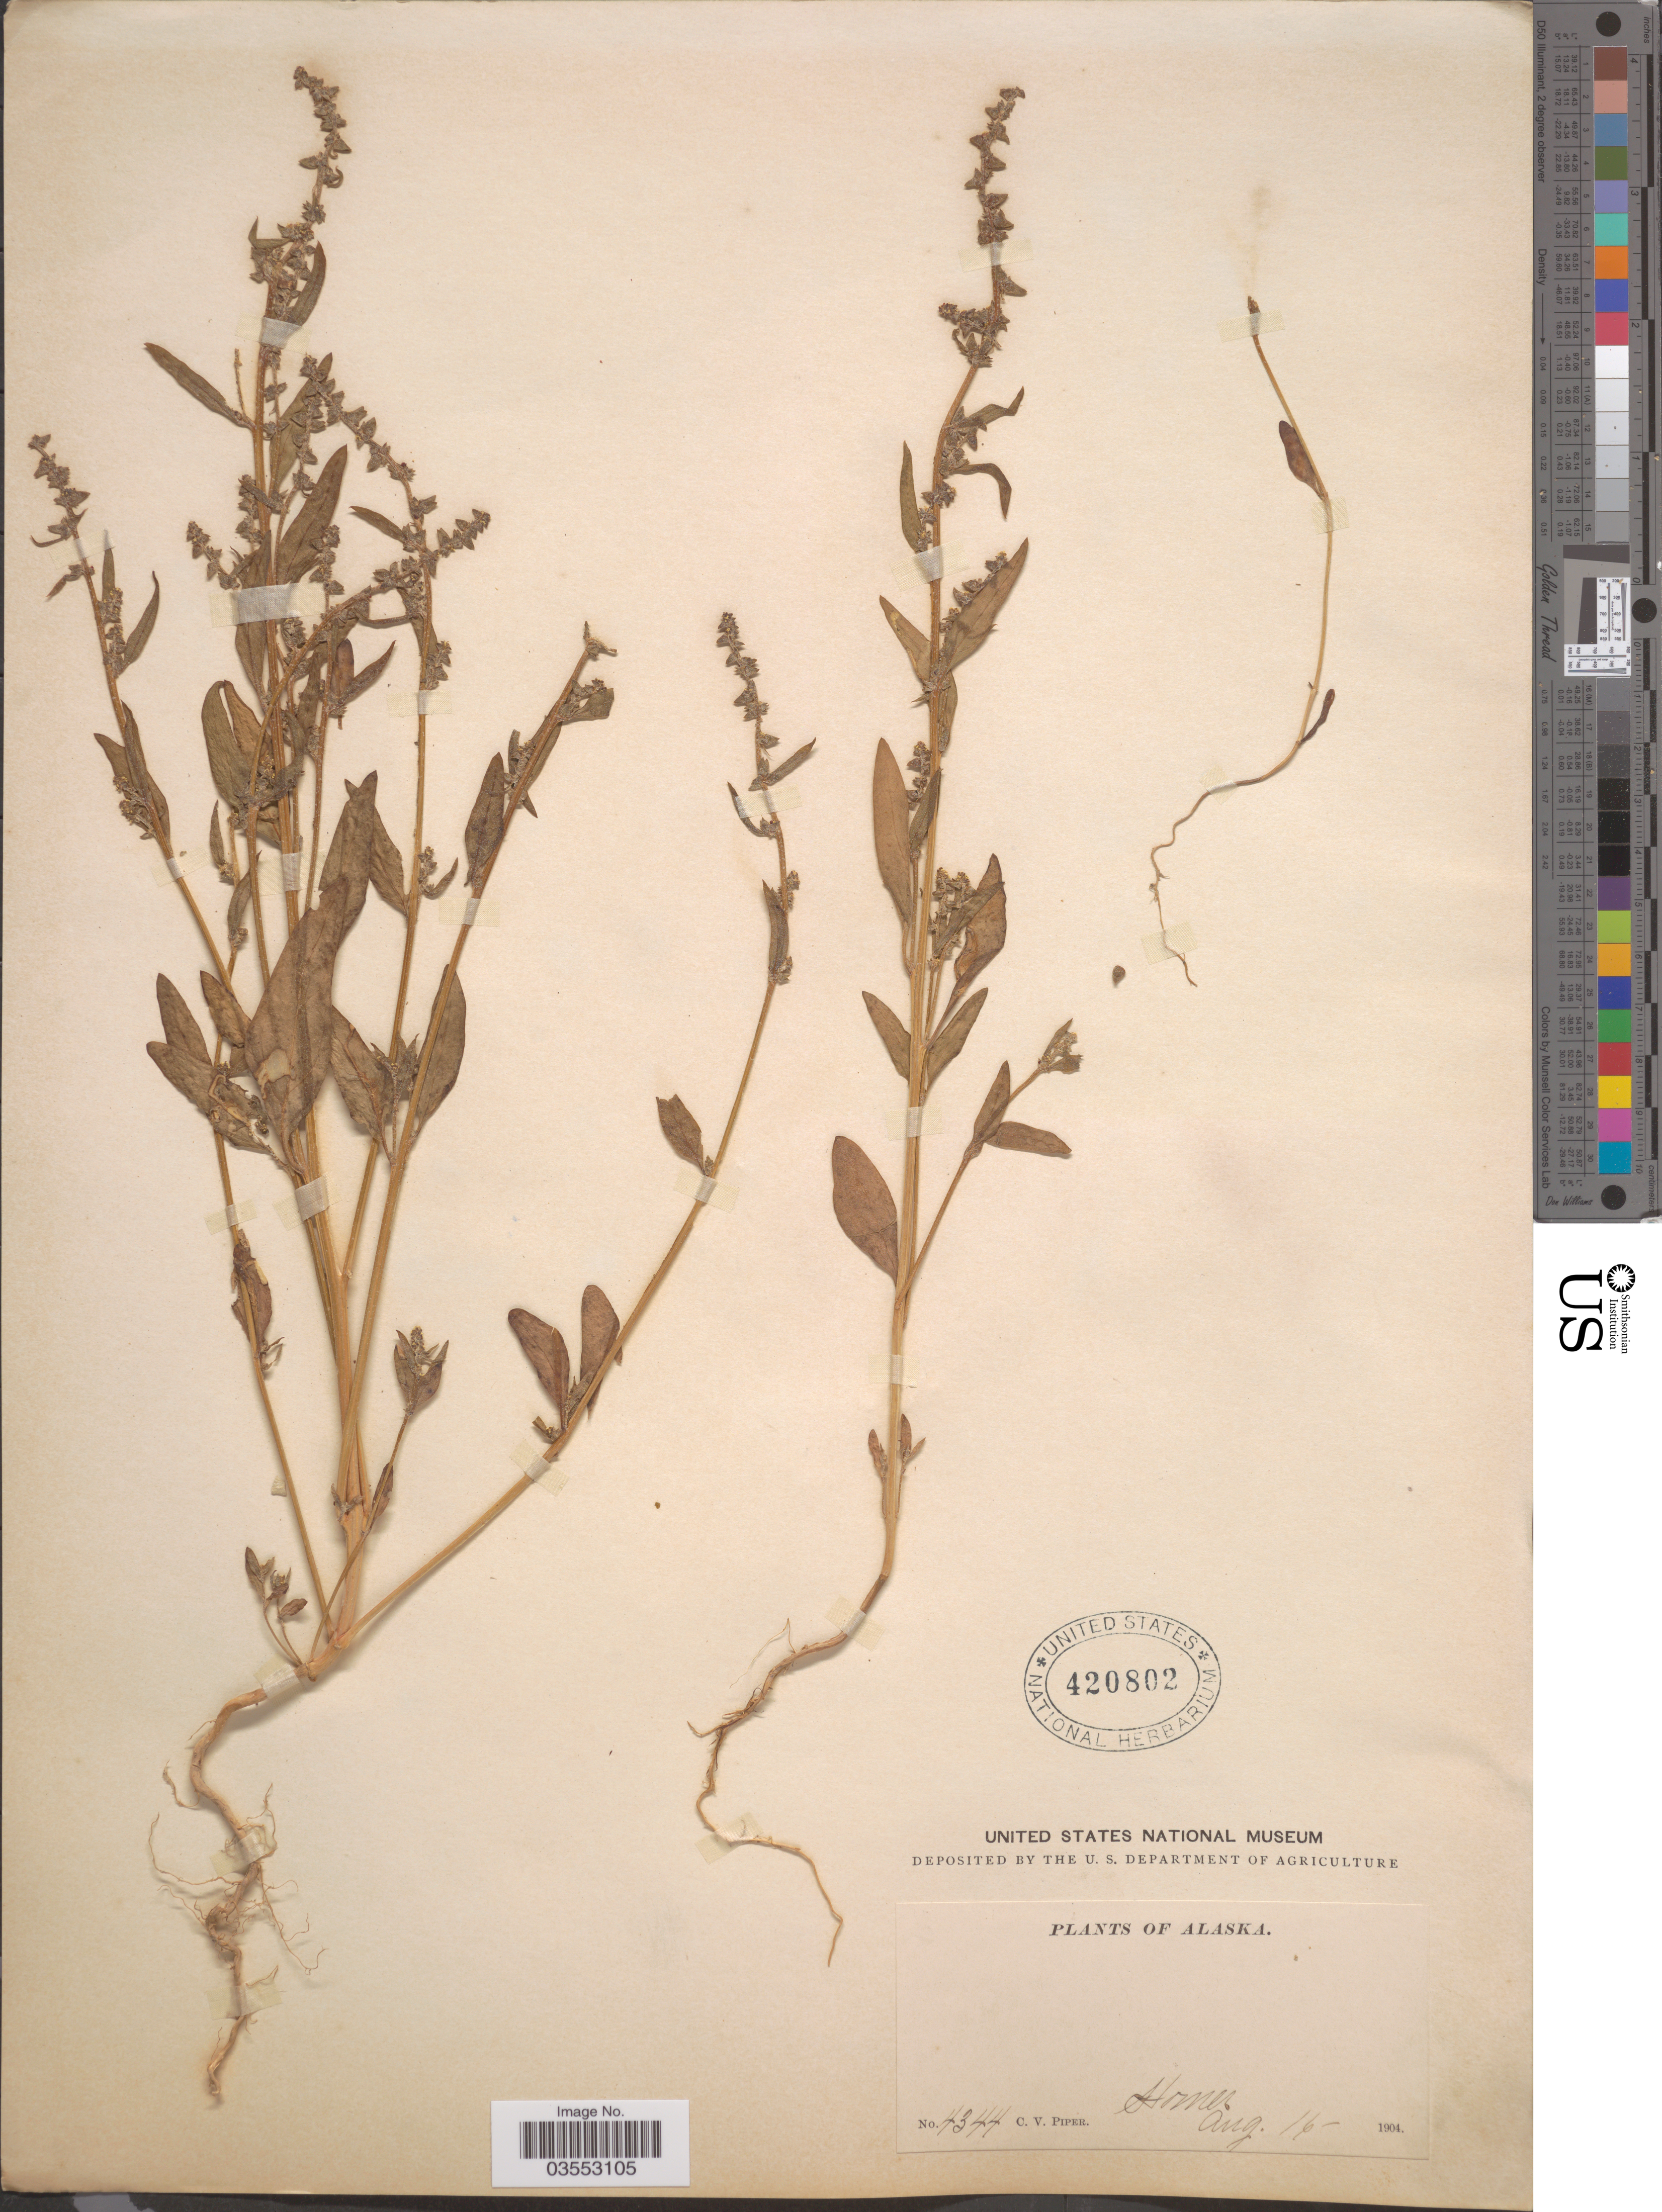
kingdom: Plantae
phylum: Tracheophyta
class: Magnoliopsida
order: Caryophyllales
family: Amaranthaceae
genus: Atriplex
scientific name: Atriplex sp.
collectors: C. V. Piper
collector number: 4344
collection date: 1904-08-16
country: United States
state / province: Alaska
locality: Homer.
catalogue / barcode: US 420802